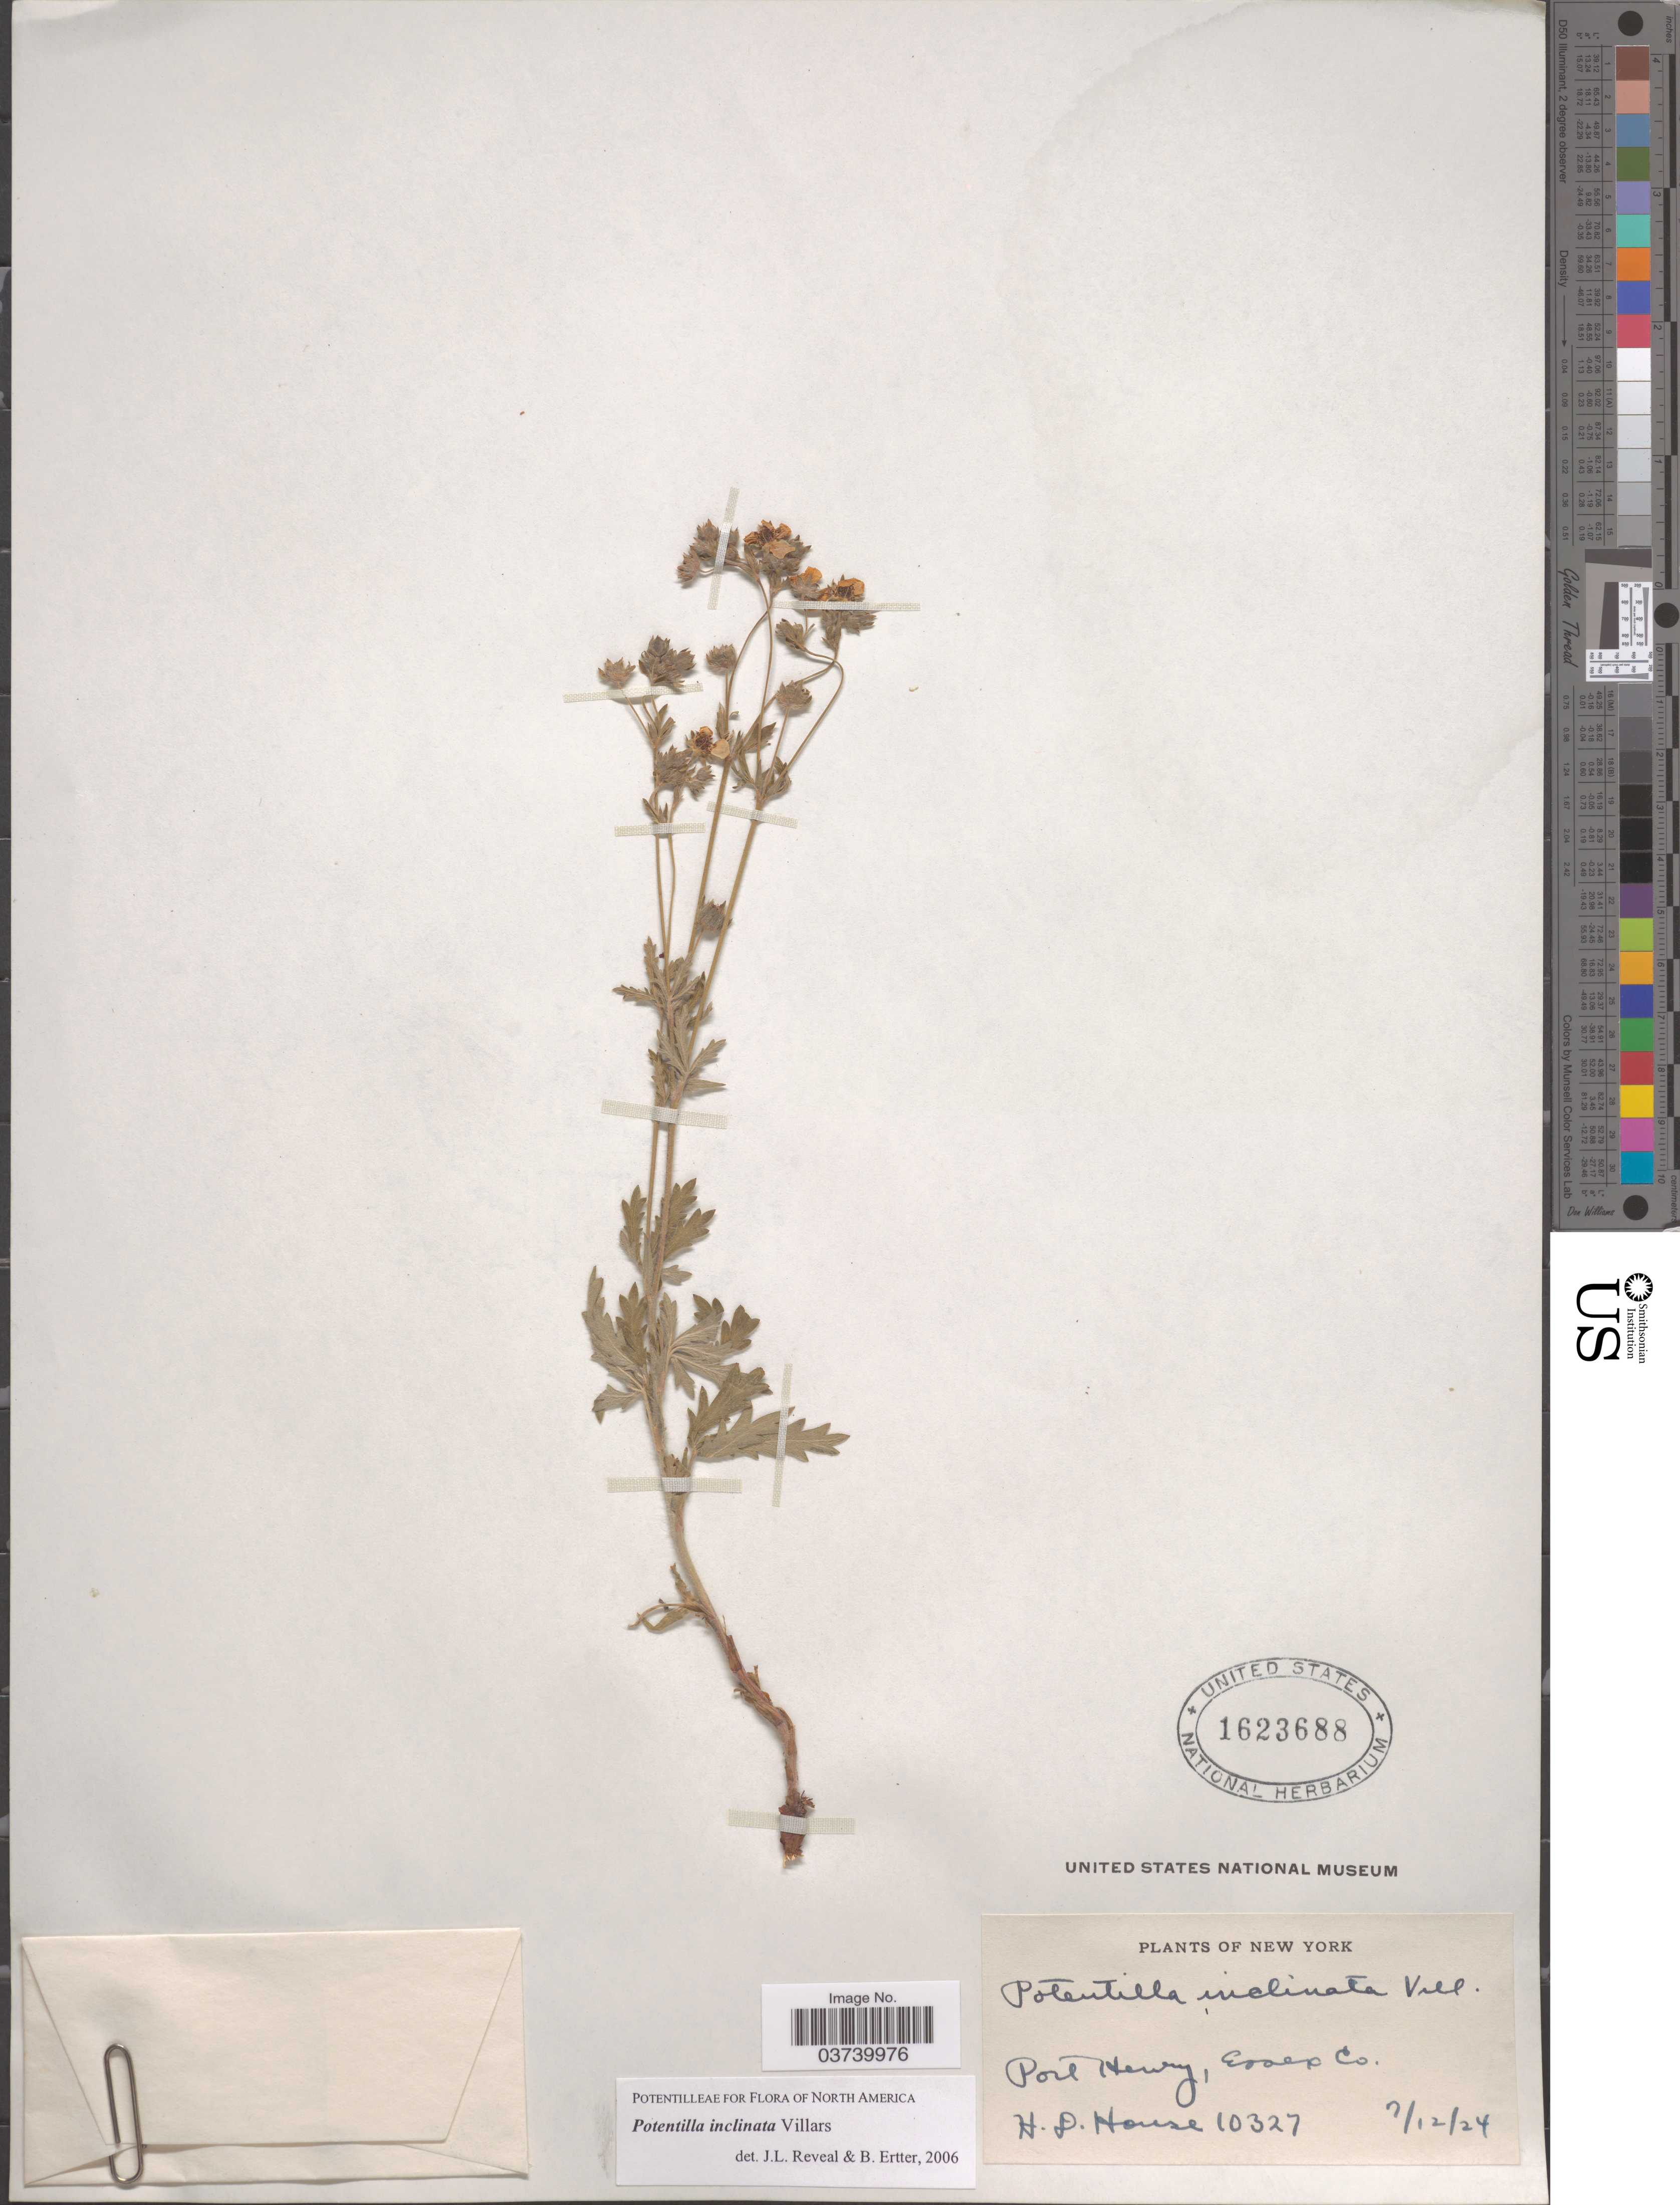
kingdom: Plantae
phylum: Tracheophyta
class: Magnoliopsida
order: Rosales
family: Rosaceae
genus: Potentilla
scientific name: Potentilla inclinata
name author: Vill.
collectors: H. D. House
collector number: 10327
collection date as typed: Transcribed d/m/y: 12/7/24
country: United States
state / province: New York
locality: Port Henry, Essex Co.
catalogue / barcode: US 1623688